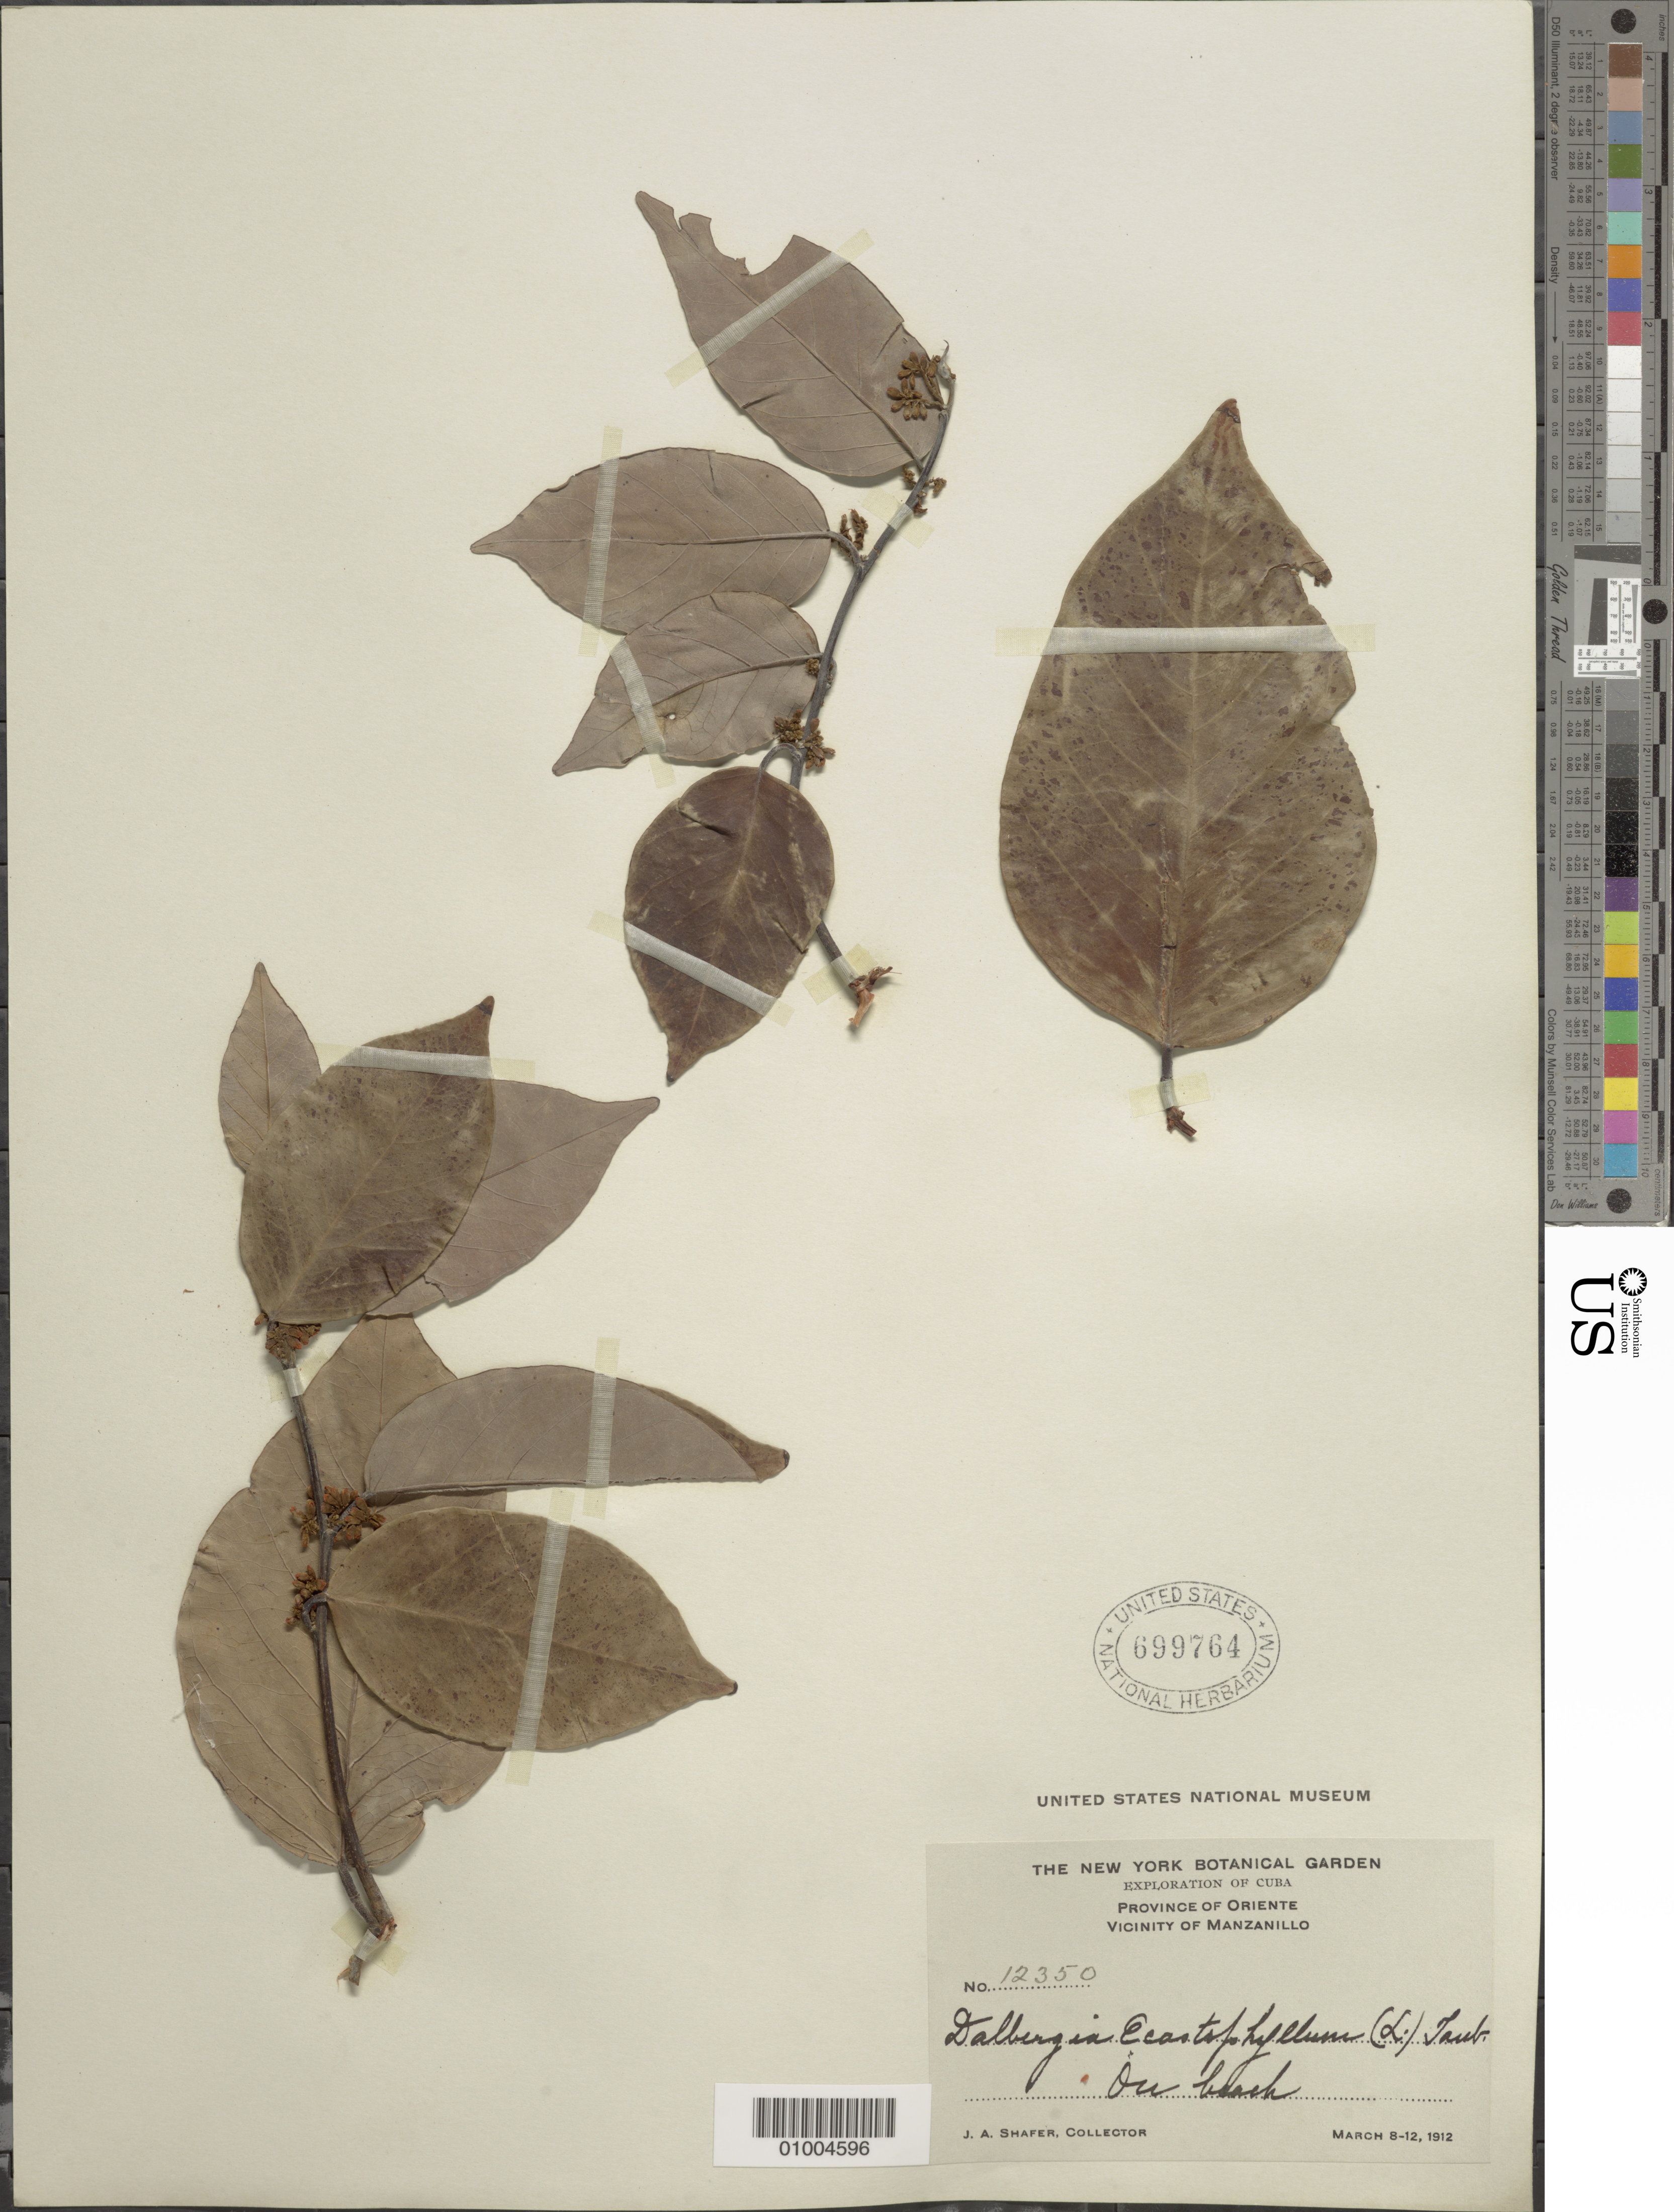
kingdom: Plantae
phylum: Tracheophyta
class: Magnoliopsida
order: Fabales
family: Fabaceae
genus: Dalbergia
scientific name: Dalbergia ecastaphyllum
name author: (L.) Taub.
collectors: J. A. Shafer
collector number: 12350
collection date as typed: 08 Mar 1912 to 12 Mar 1912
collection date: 1912-03-08/1912-03-12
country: Cuba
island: Cuba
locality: Oriente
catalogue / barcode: US 699764